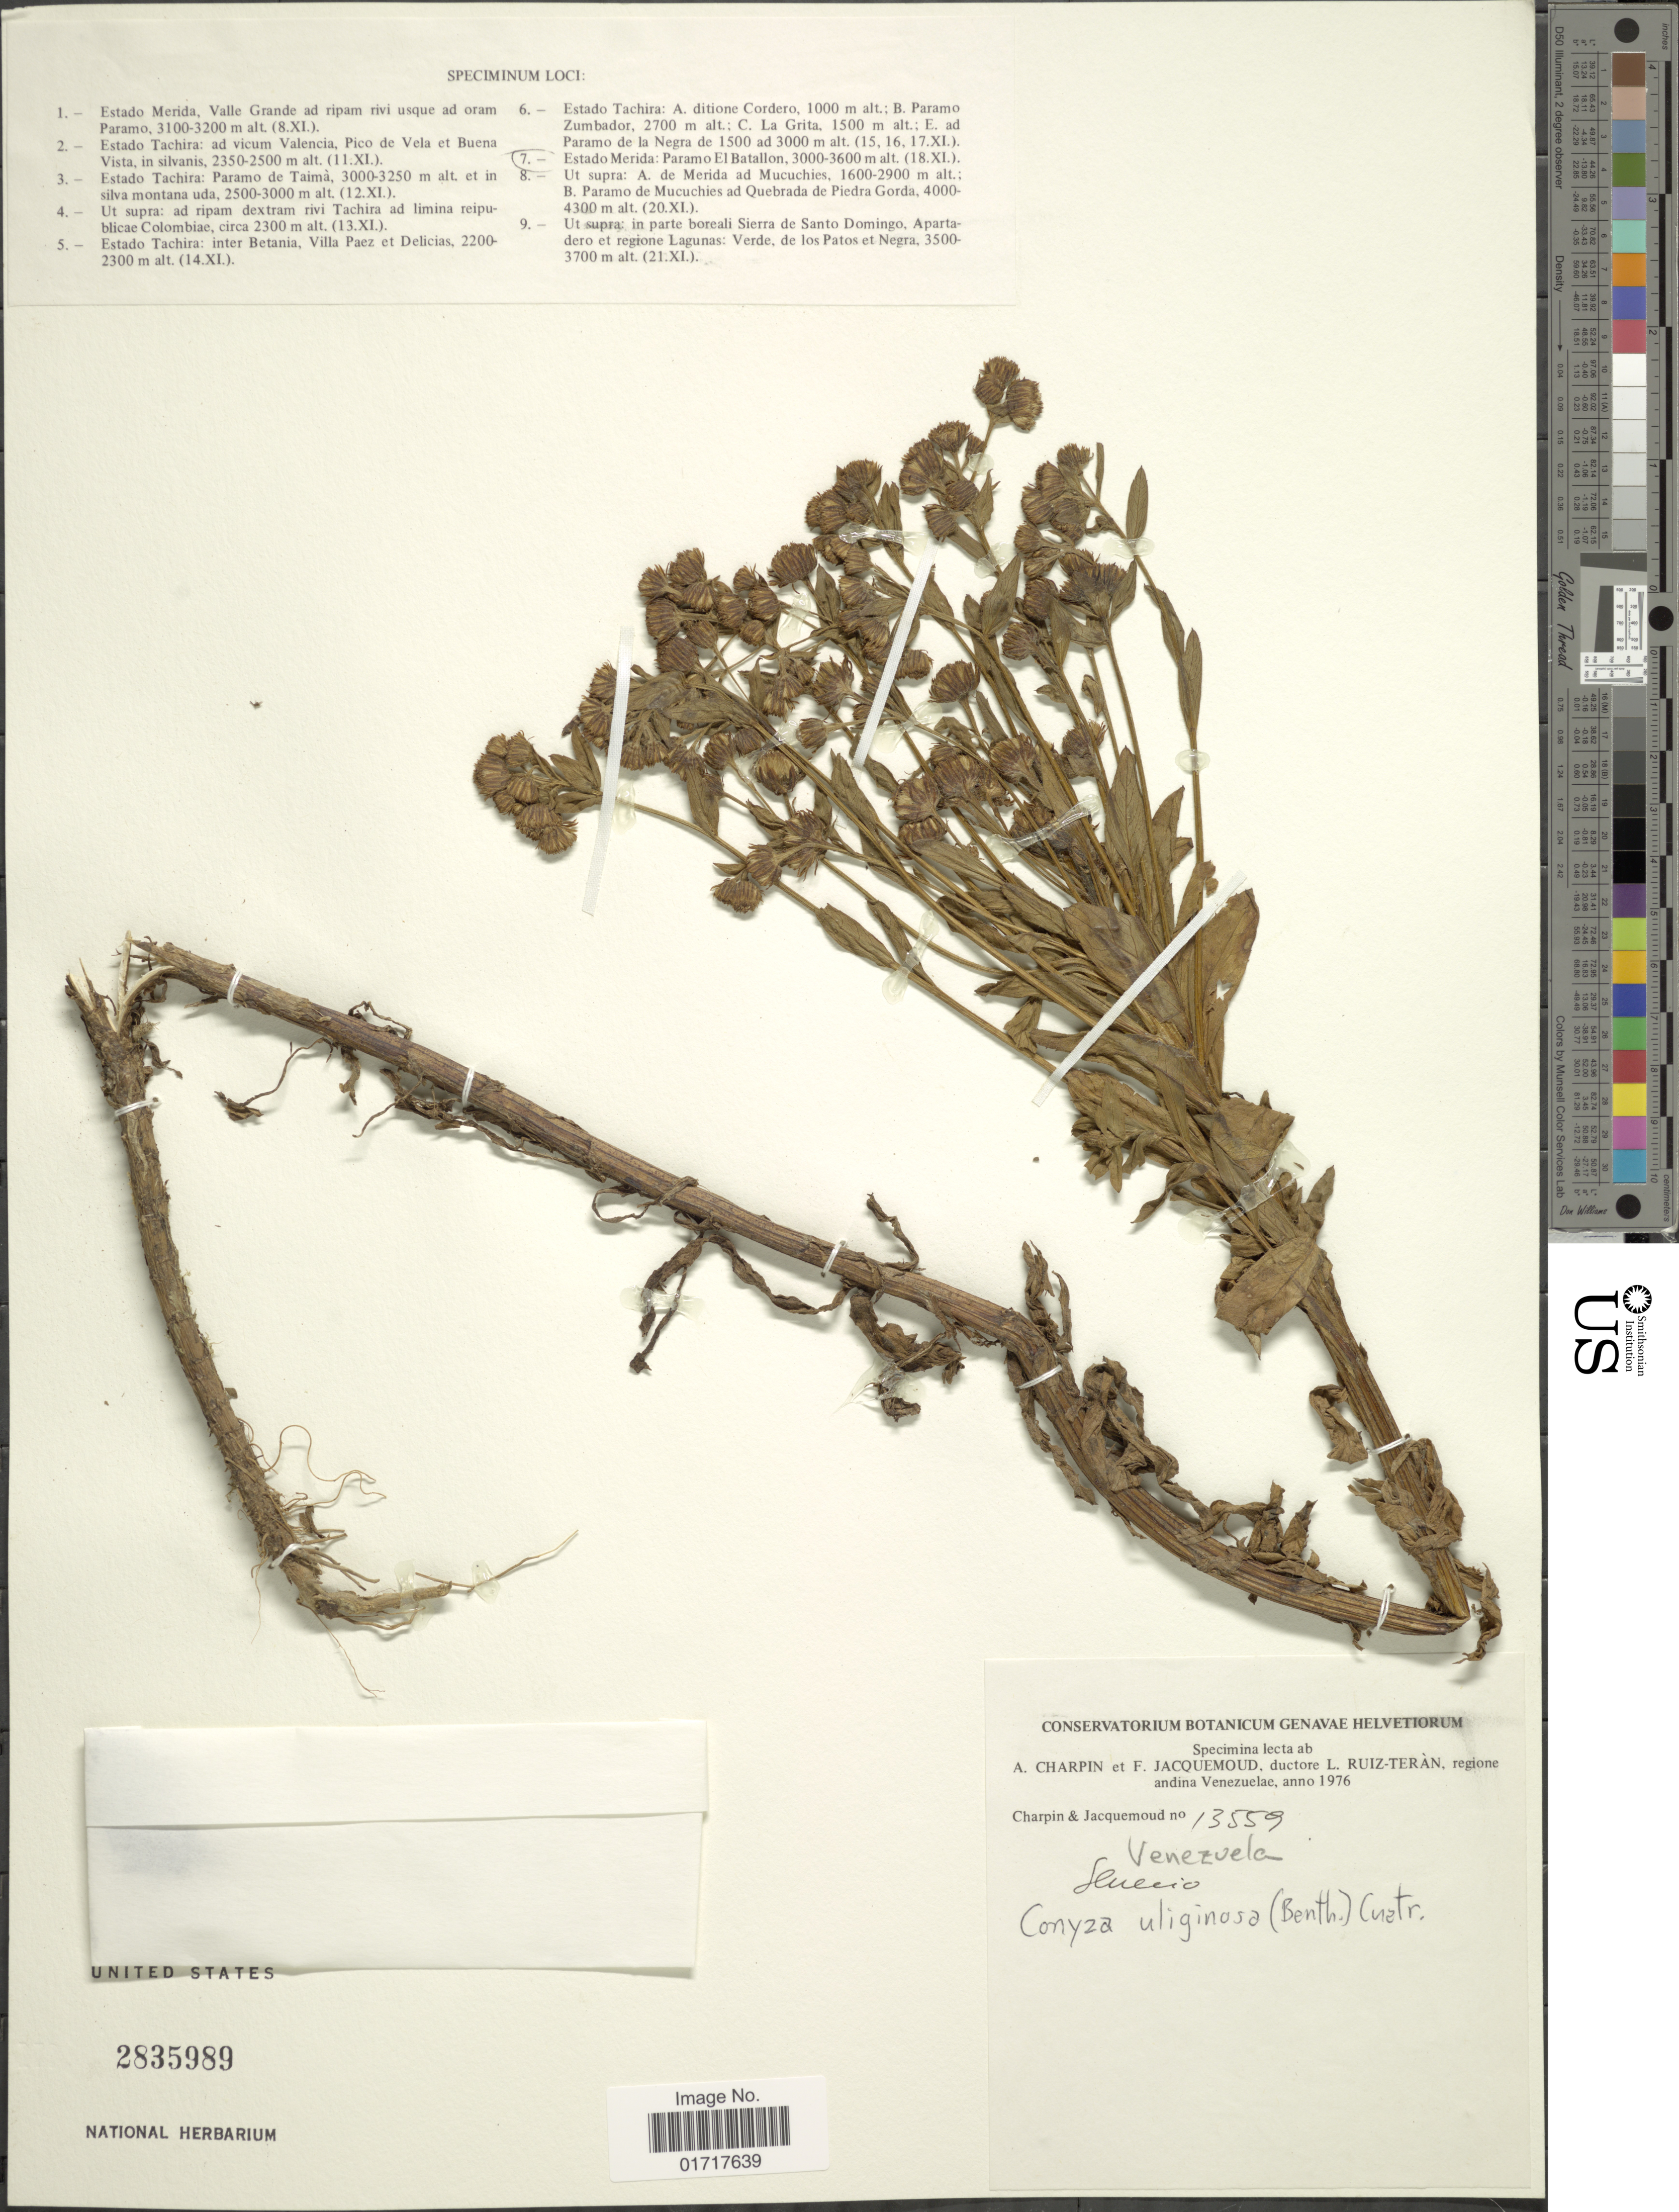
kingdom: Plantae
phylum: Tracheophyta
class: Magnoliopsida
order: Asterales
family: Asteraceae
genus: Conyza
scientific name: Conyza uliginosa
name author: (Benth.) Cuatrec.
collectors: A. Charpin, F. Jacquemoud & L. E. Ruíz-Terán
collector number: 13559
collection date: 1976-11-18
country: Venezuela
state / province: Mérida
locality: Estado Merida: Paramo El Batallon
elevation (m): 3000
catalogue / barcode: US 2835989